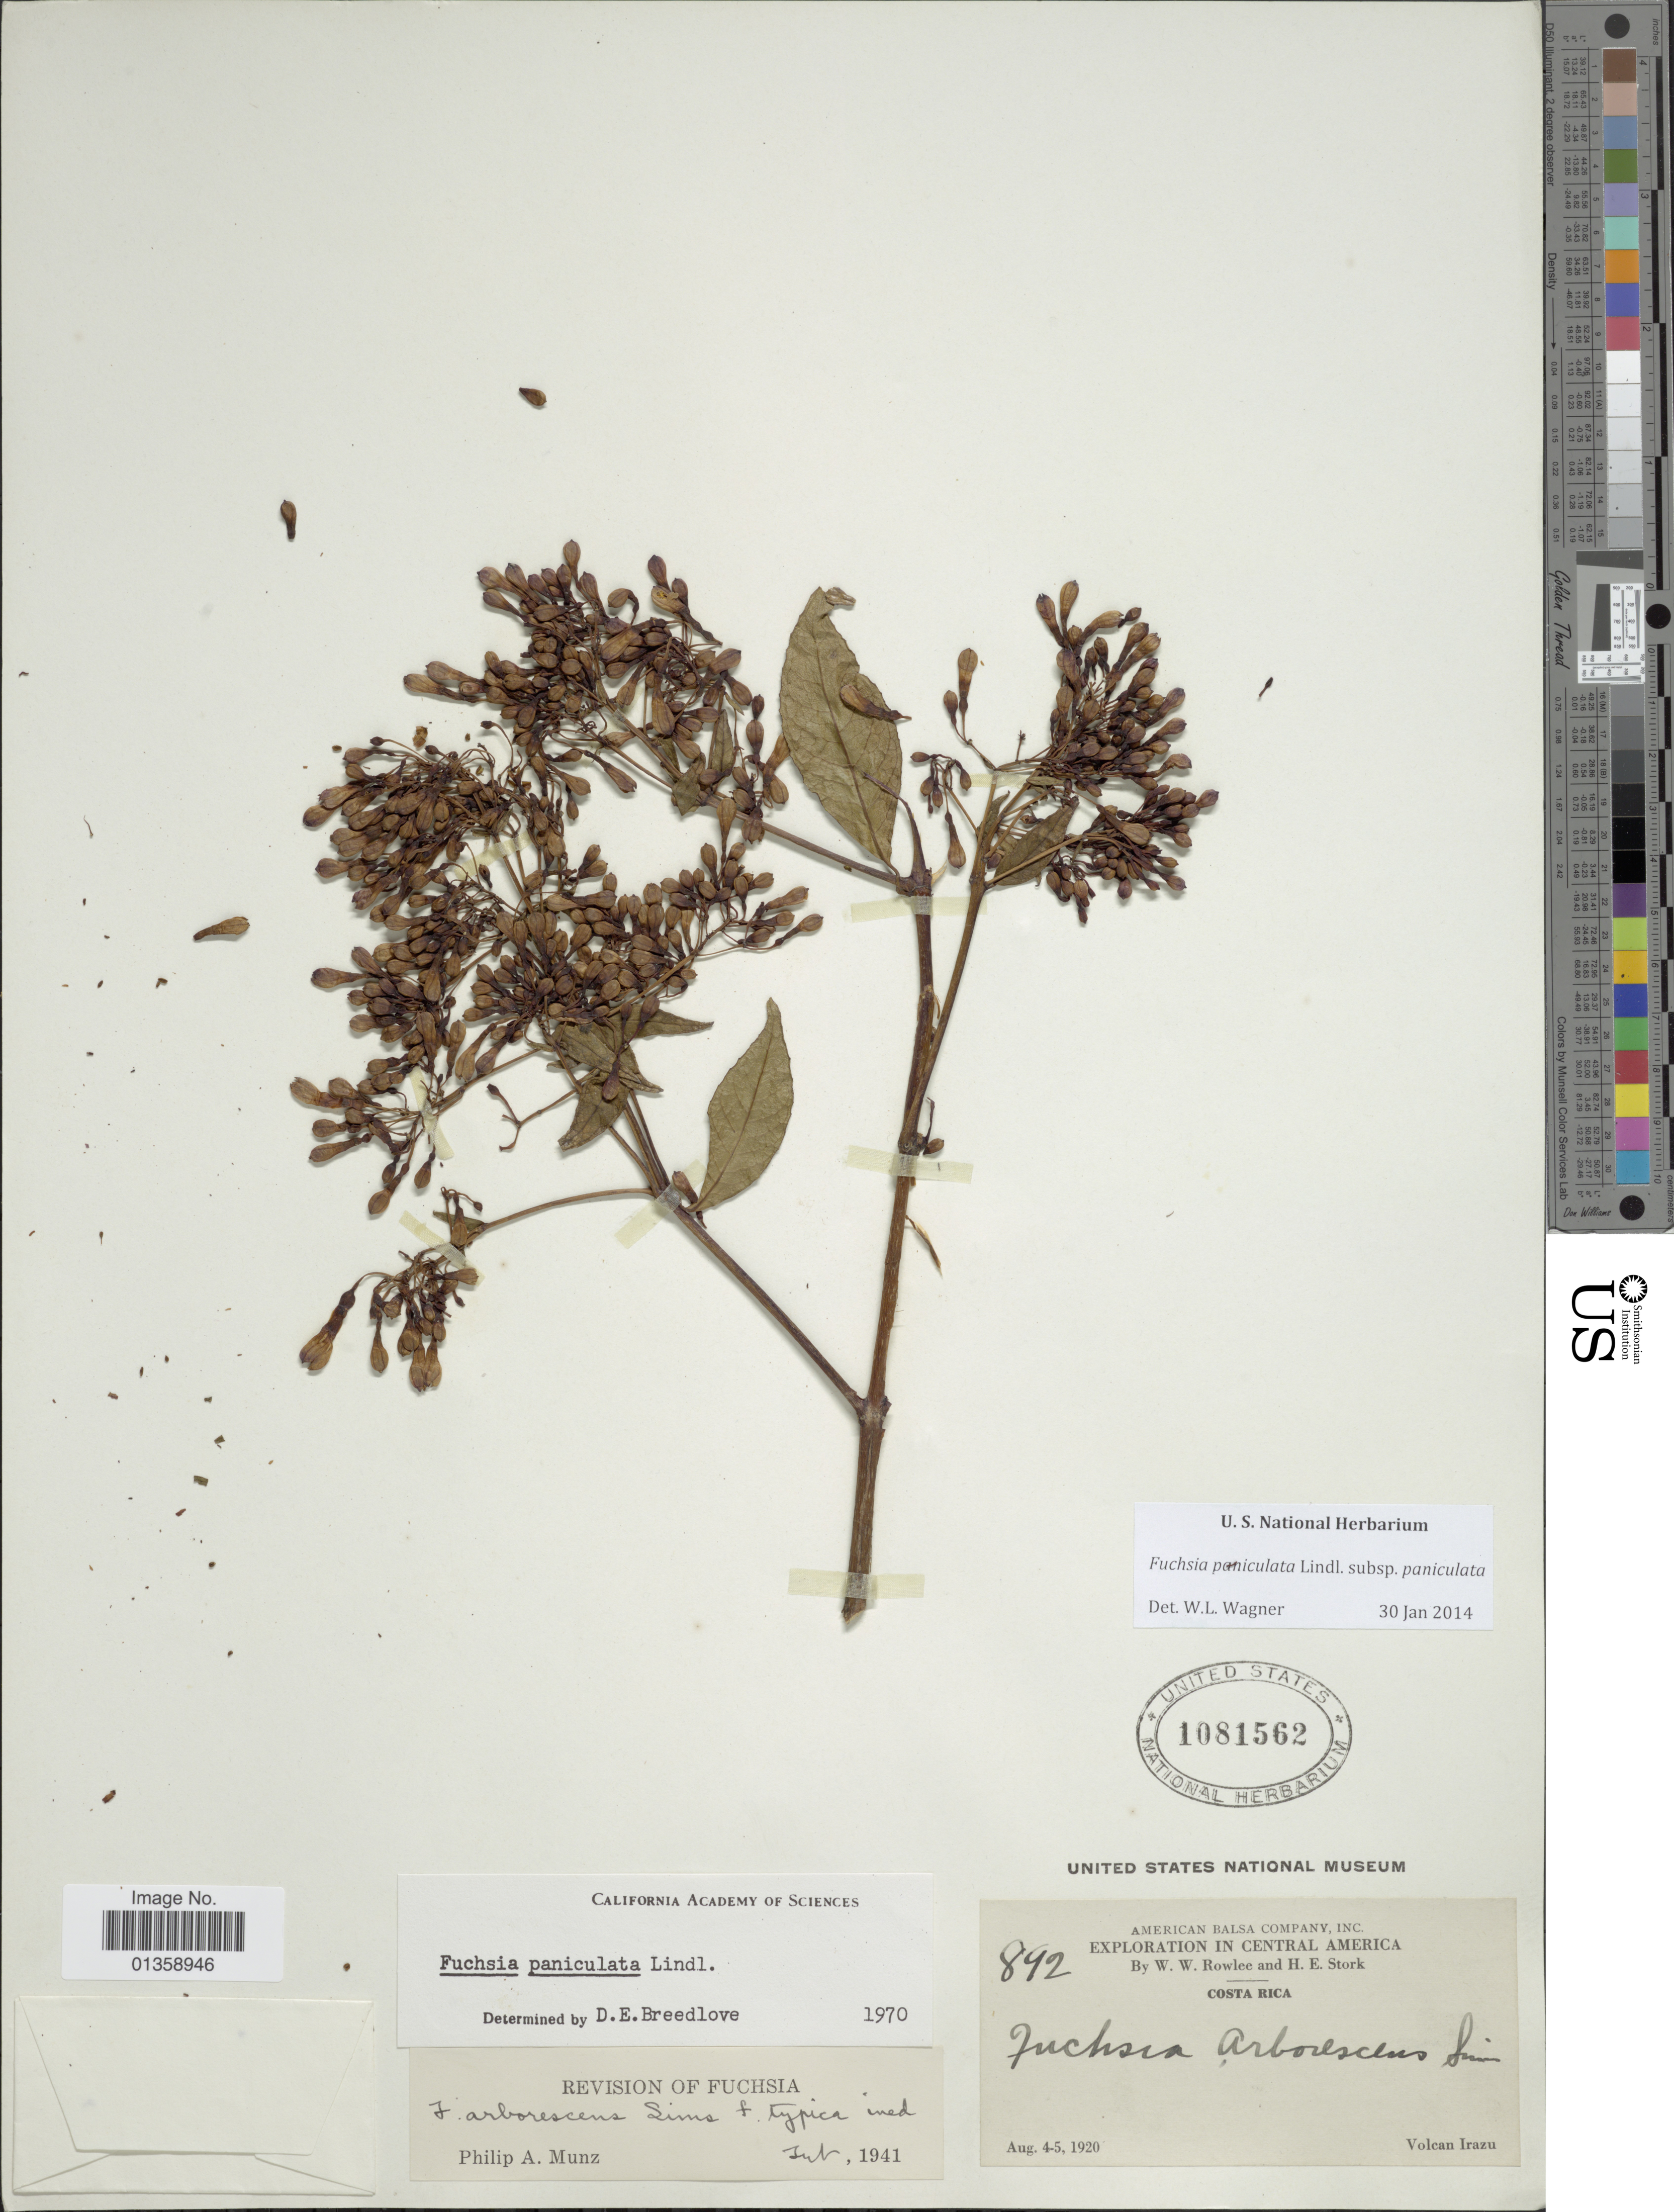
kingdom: Plantae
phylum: Tracheophyta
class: Magnoliopsida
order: Myrtales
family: Onagraceae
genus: Fuchsia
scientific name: Fuchsia paniculata subsp. paniculata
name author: Lindl.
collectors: W. W. Rowlee & H. E. Stork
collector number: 892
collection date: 1920-08-04/1920-08-05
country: Costa Rica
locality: Volcan Irazu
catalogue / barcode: US 1081562